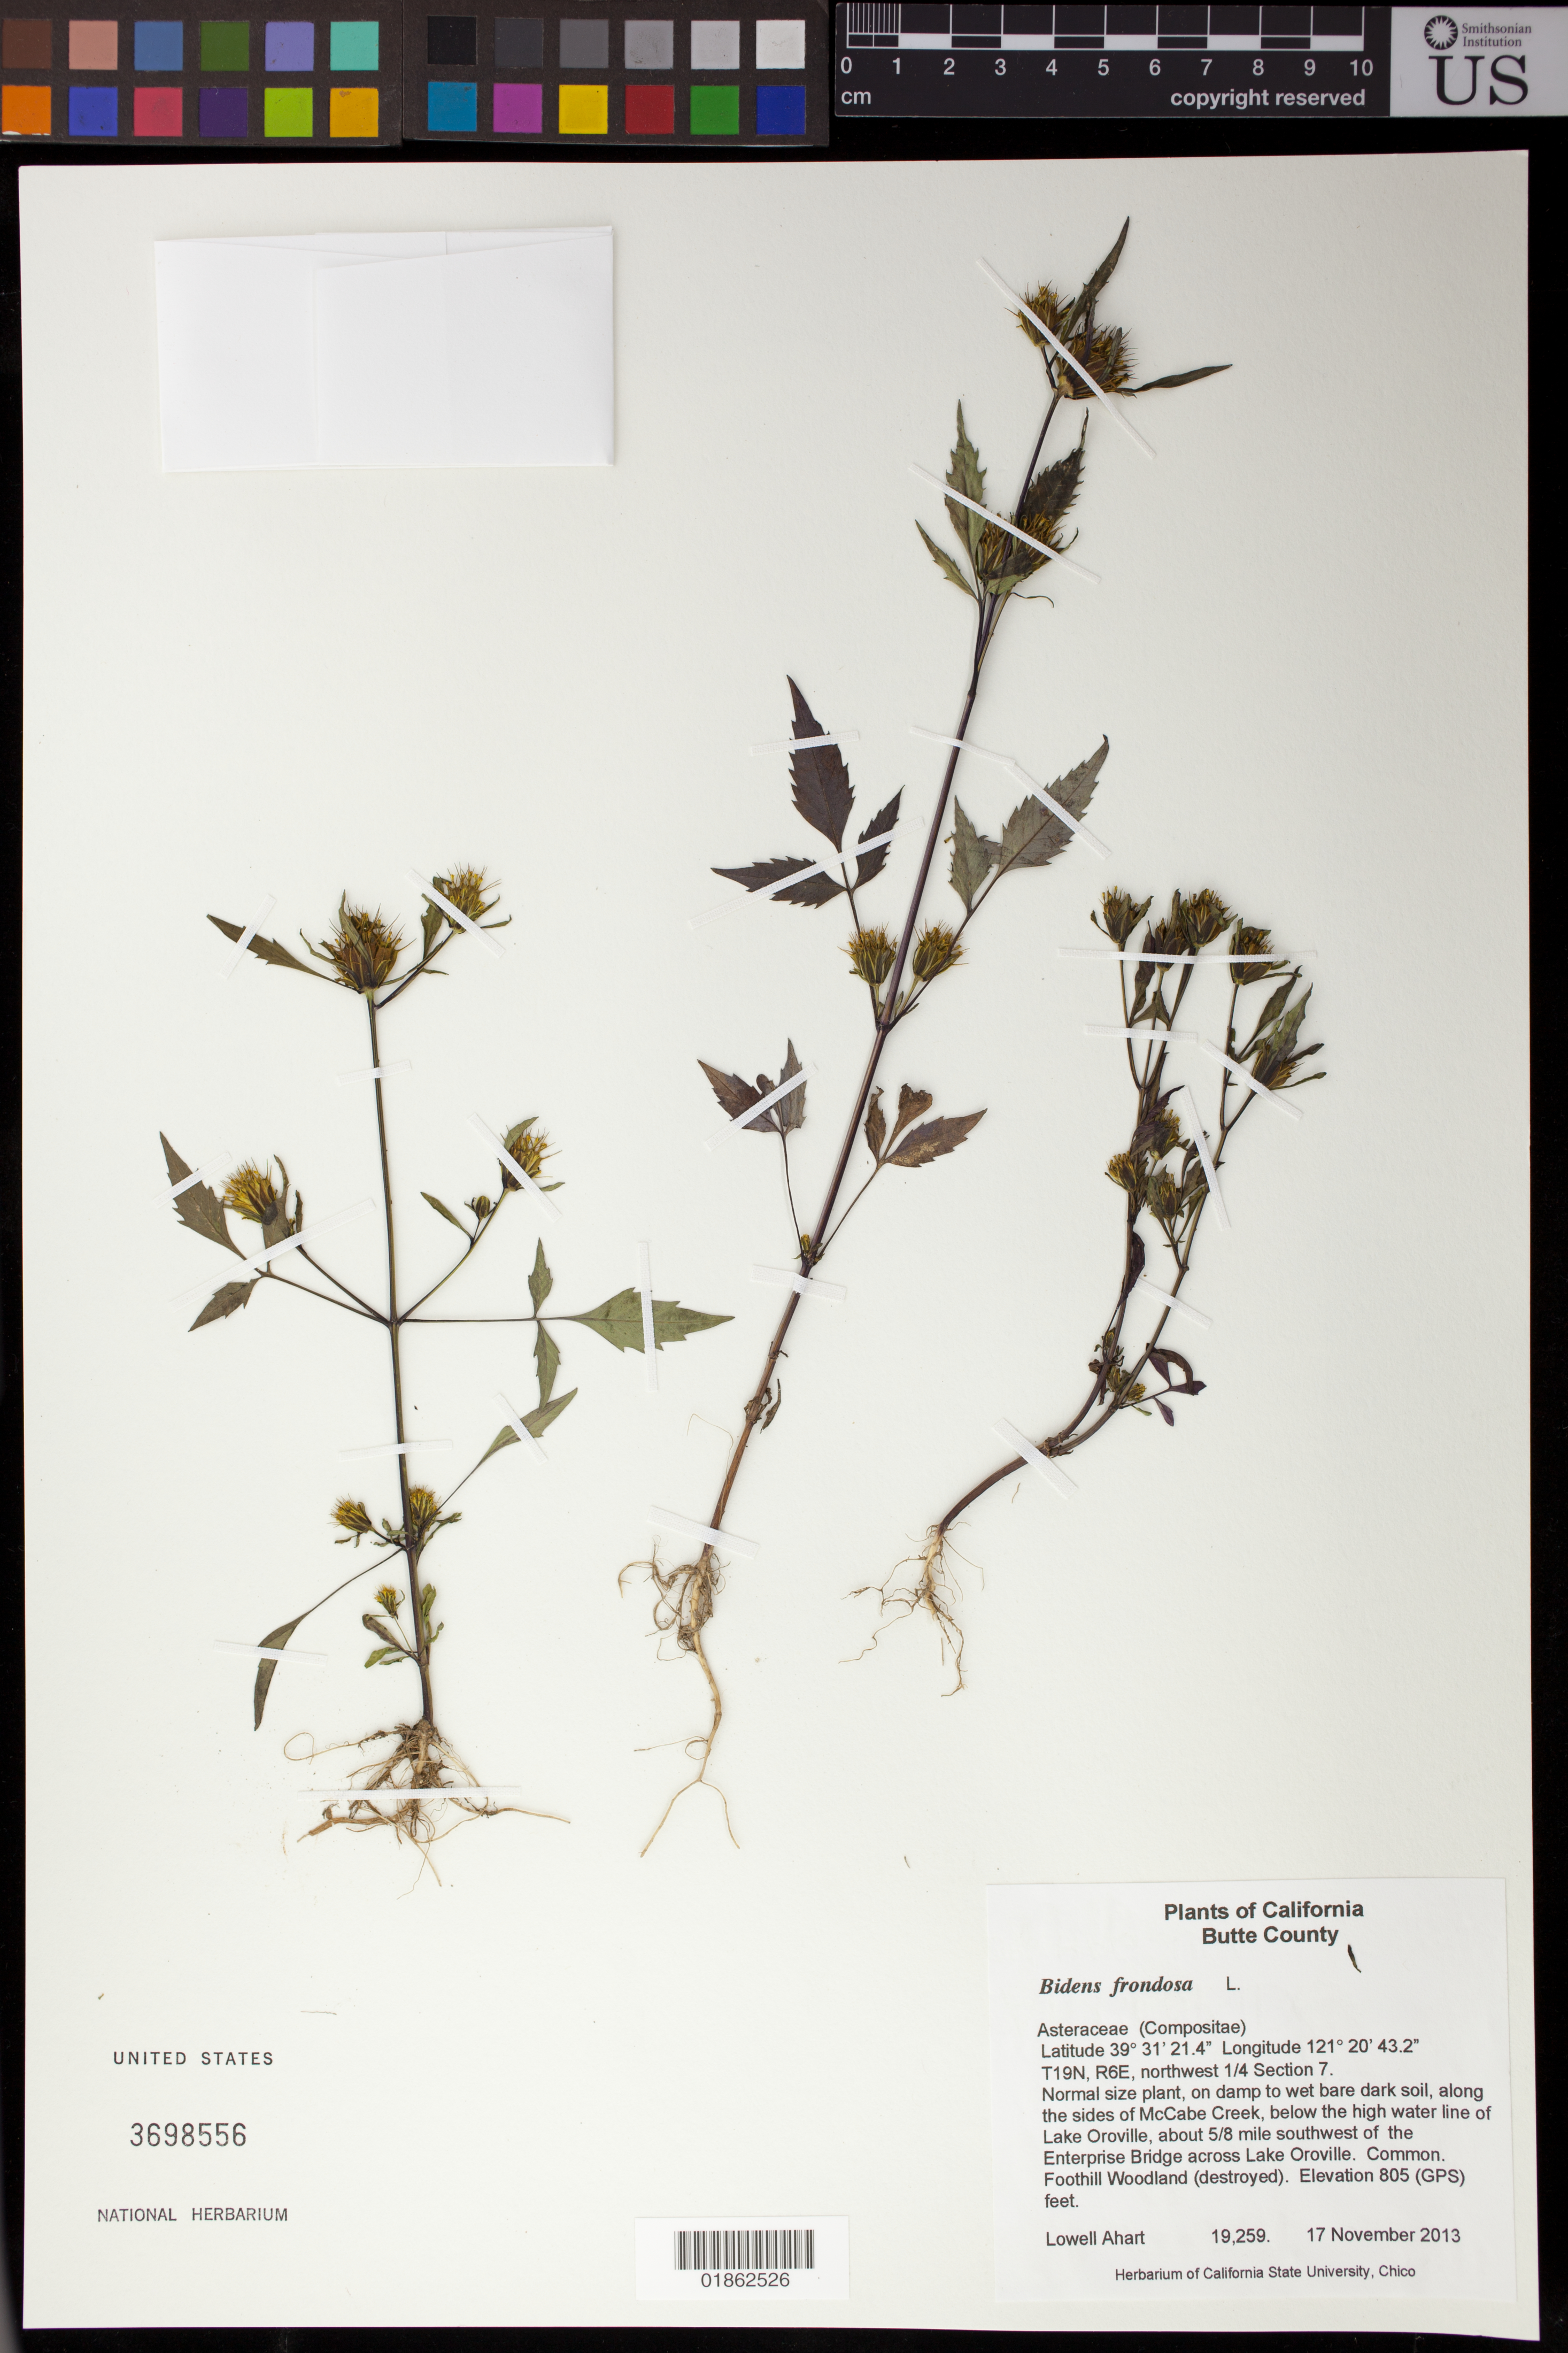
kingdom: Plantae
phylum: Tracheophyta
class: Magnoliopsida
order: Asterales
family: Asteraceae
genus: Bidens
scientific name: Bidens frondosa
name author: L.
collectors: L. Ahart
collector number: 19259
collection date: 2013-11-17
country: United States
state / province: California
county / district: Butte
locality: About 5/8 mile southwest of the Enterprise Bridge across Lake Oroville, along the side of McCabe Creek, below the high water line of Lake Oroville, T19N, R6E northwest 1/4 Section 7.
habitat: Foothill Woodland (destroyed).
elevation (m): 245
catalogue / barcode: US 3698556